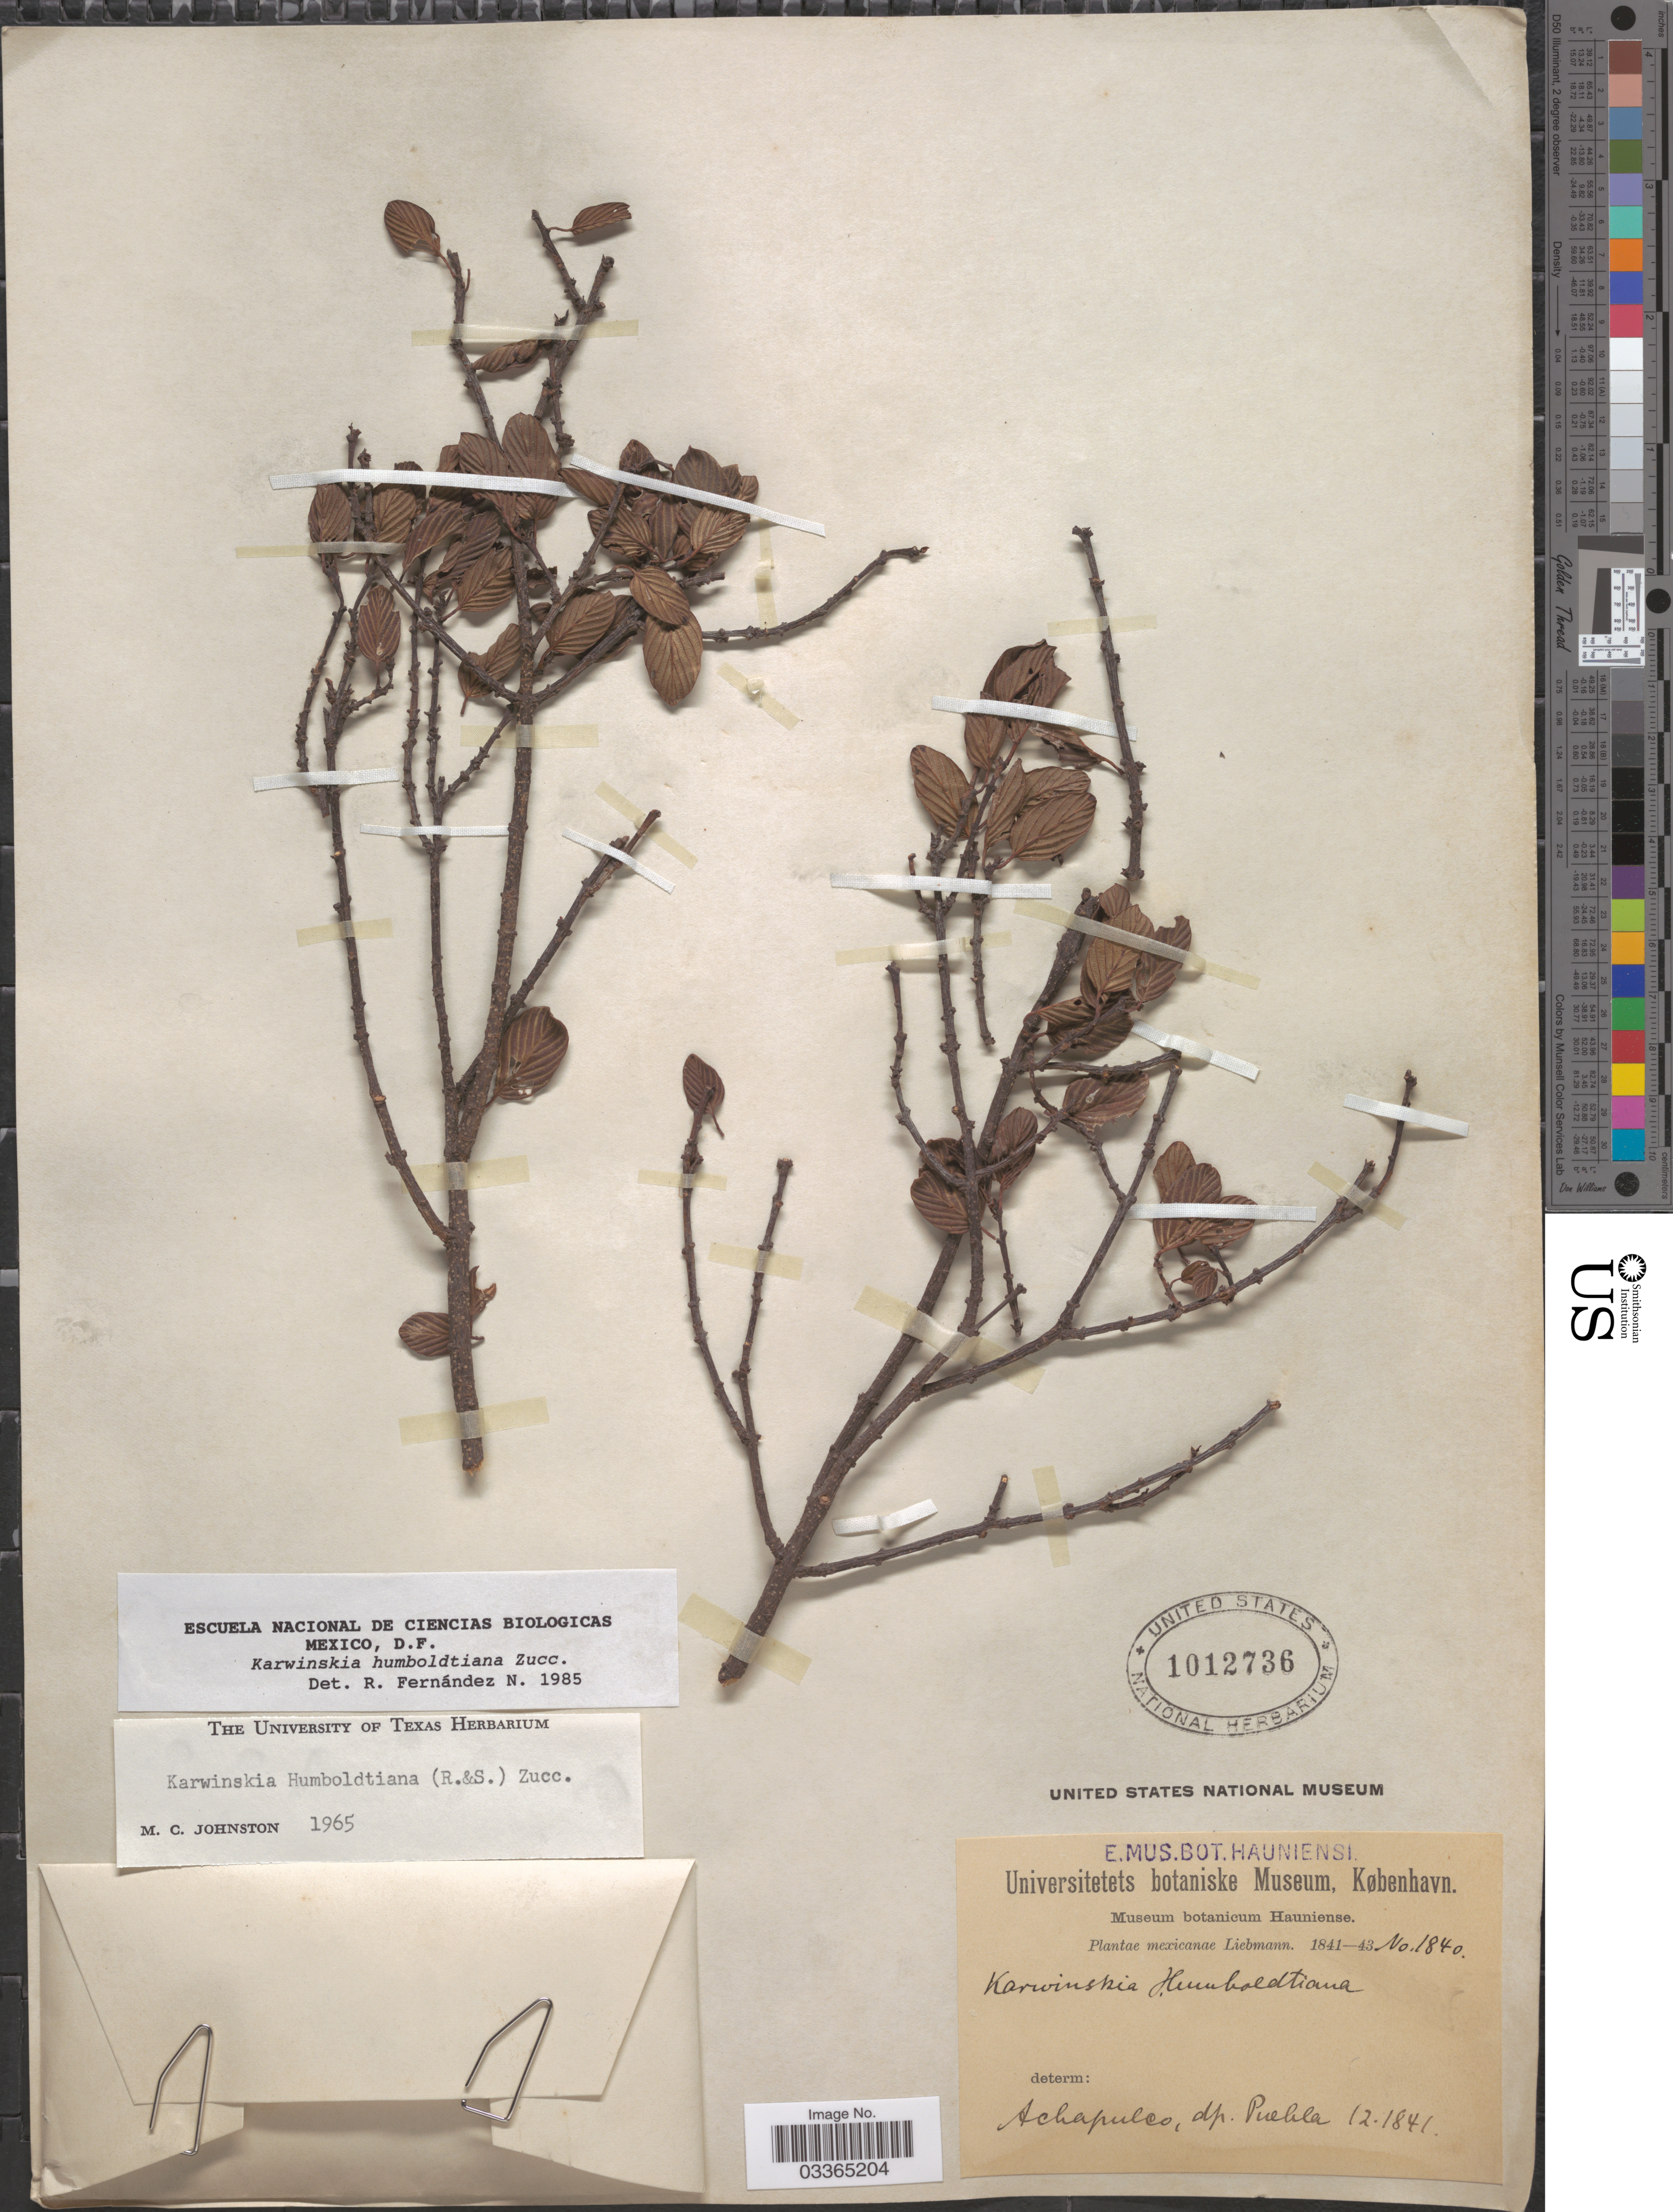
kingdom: Plantae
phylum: Tracheophyta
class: Magnoliopsida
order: Rosales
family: Rhamnaceae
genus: Karwinskia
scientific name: Karwinskia humboldtiana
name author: (Schult.) Zucc.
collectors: Liebmann, --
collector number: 1840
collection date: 1841-12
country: Mexico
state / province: Puebla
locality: Achapulco, dp. Puebla.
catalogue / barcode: US 1012736